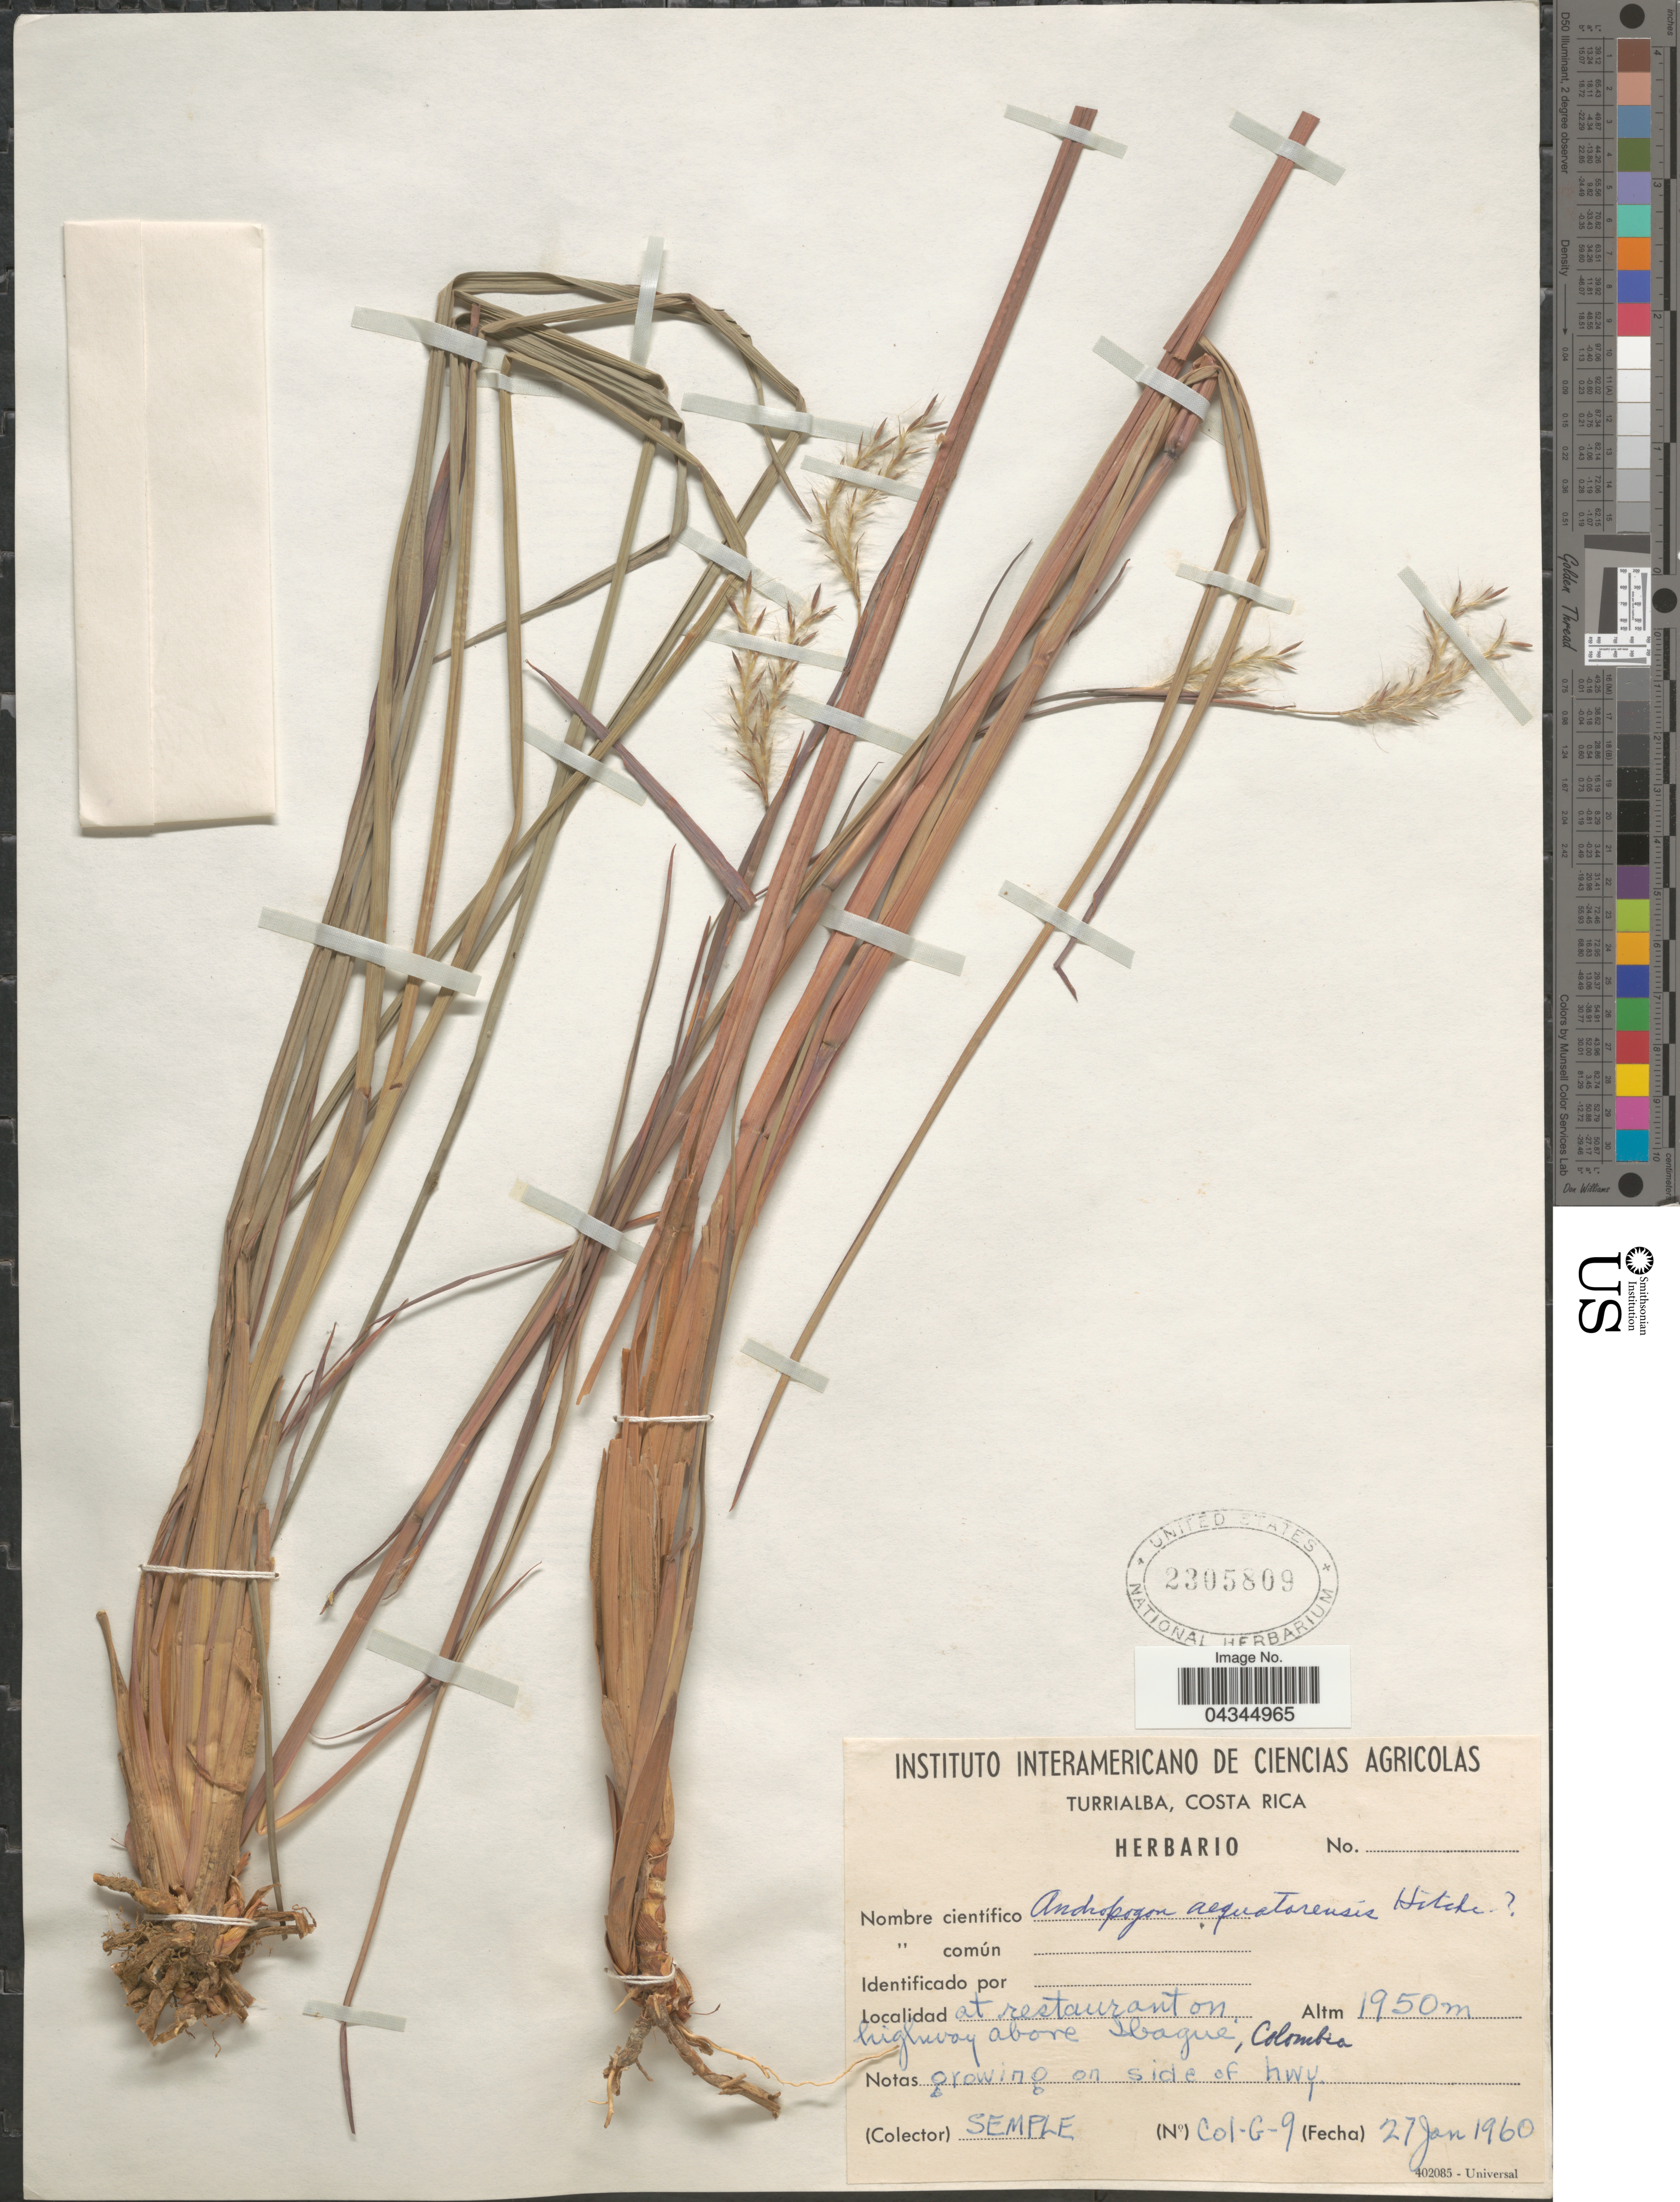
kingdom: Plantae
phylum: Tracheophyta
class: Liliopsida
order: Poales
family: Poaceae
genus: Andropogon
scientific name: Andropogon aequatoriensis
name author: Hitchc.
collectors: Semple, --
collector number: Col-G-9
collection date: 1960-01-27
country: Colombia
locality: At restaurant on highway above Ibague.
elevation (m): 1950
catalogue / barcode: US 2305809